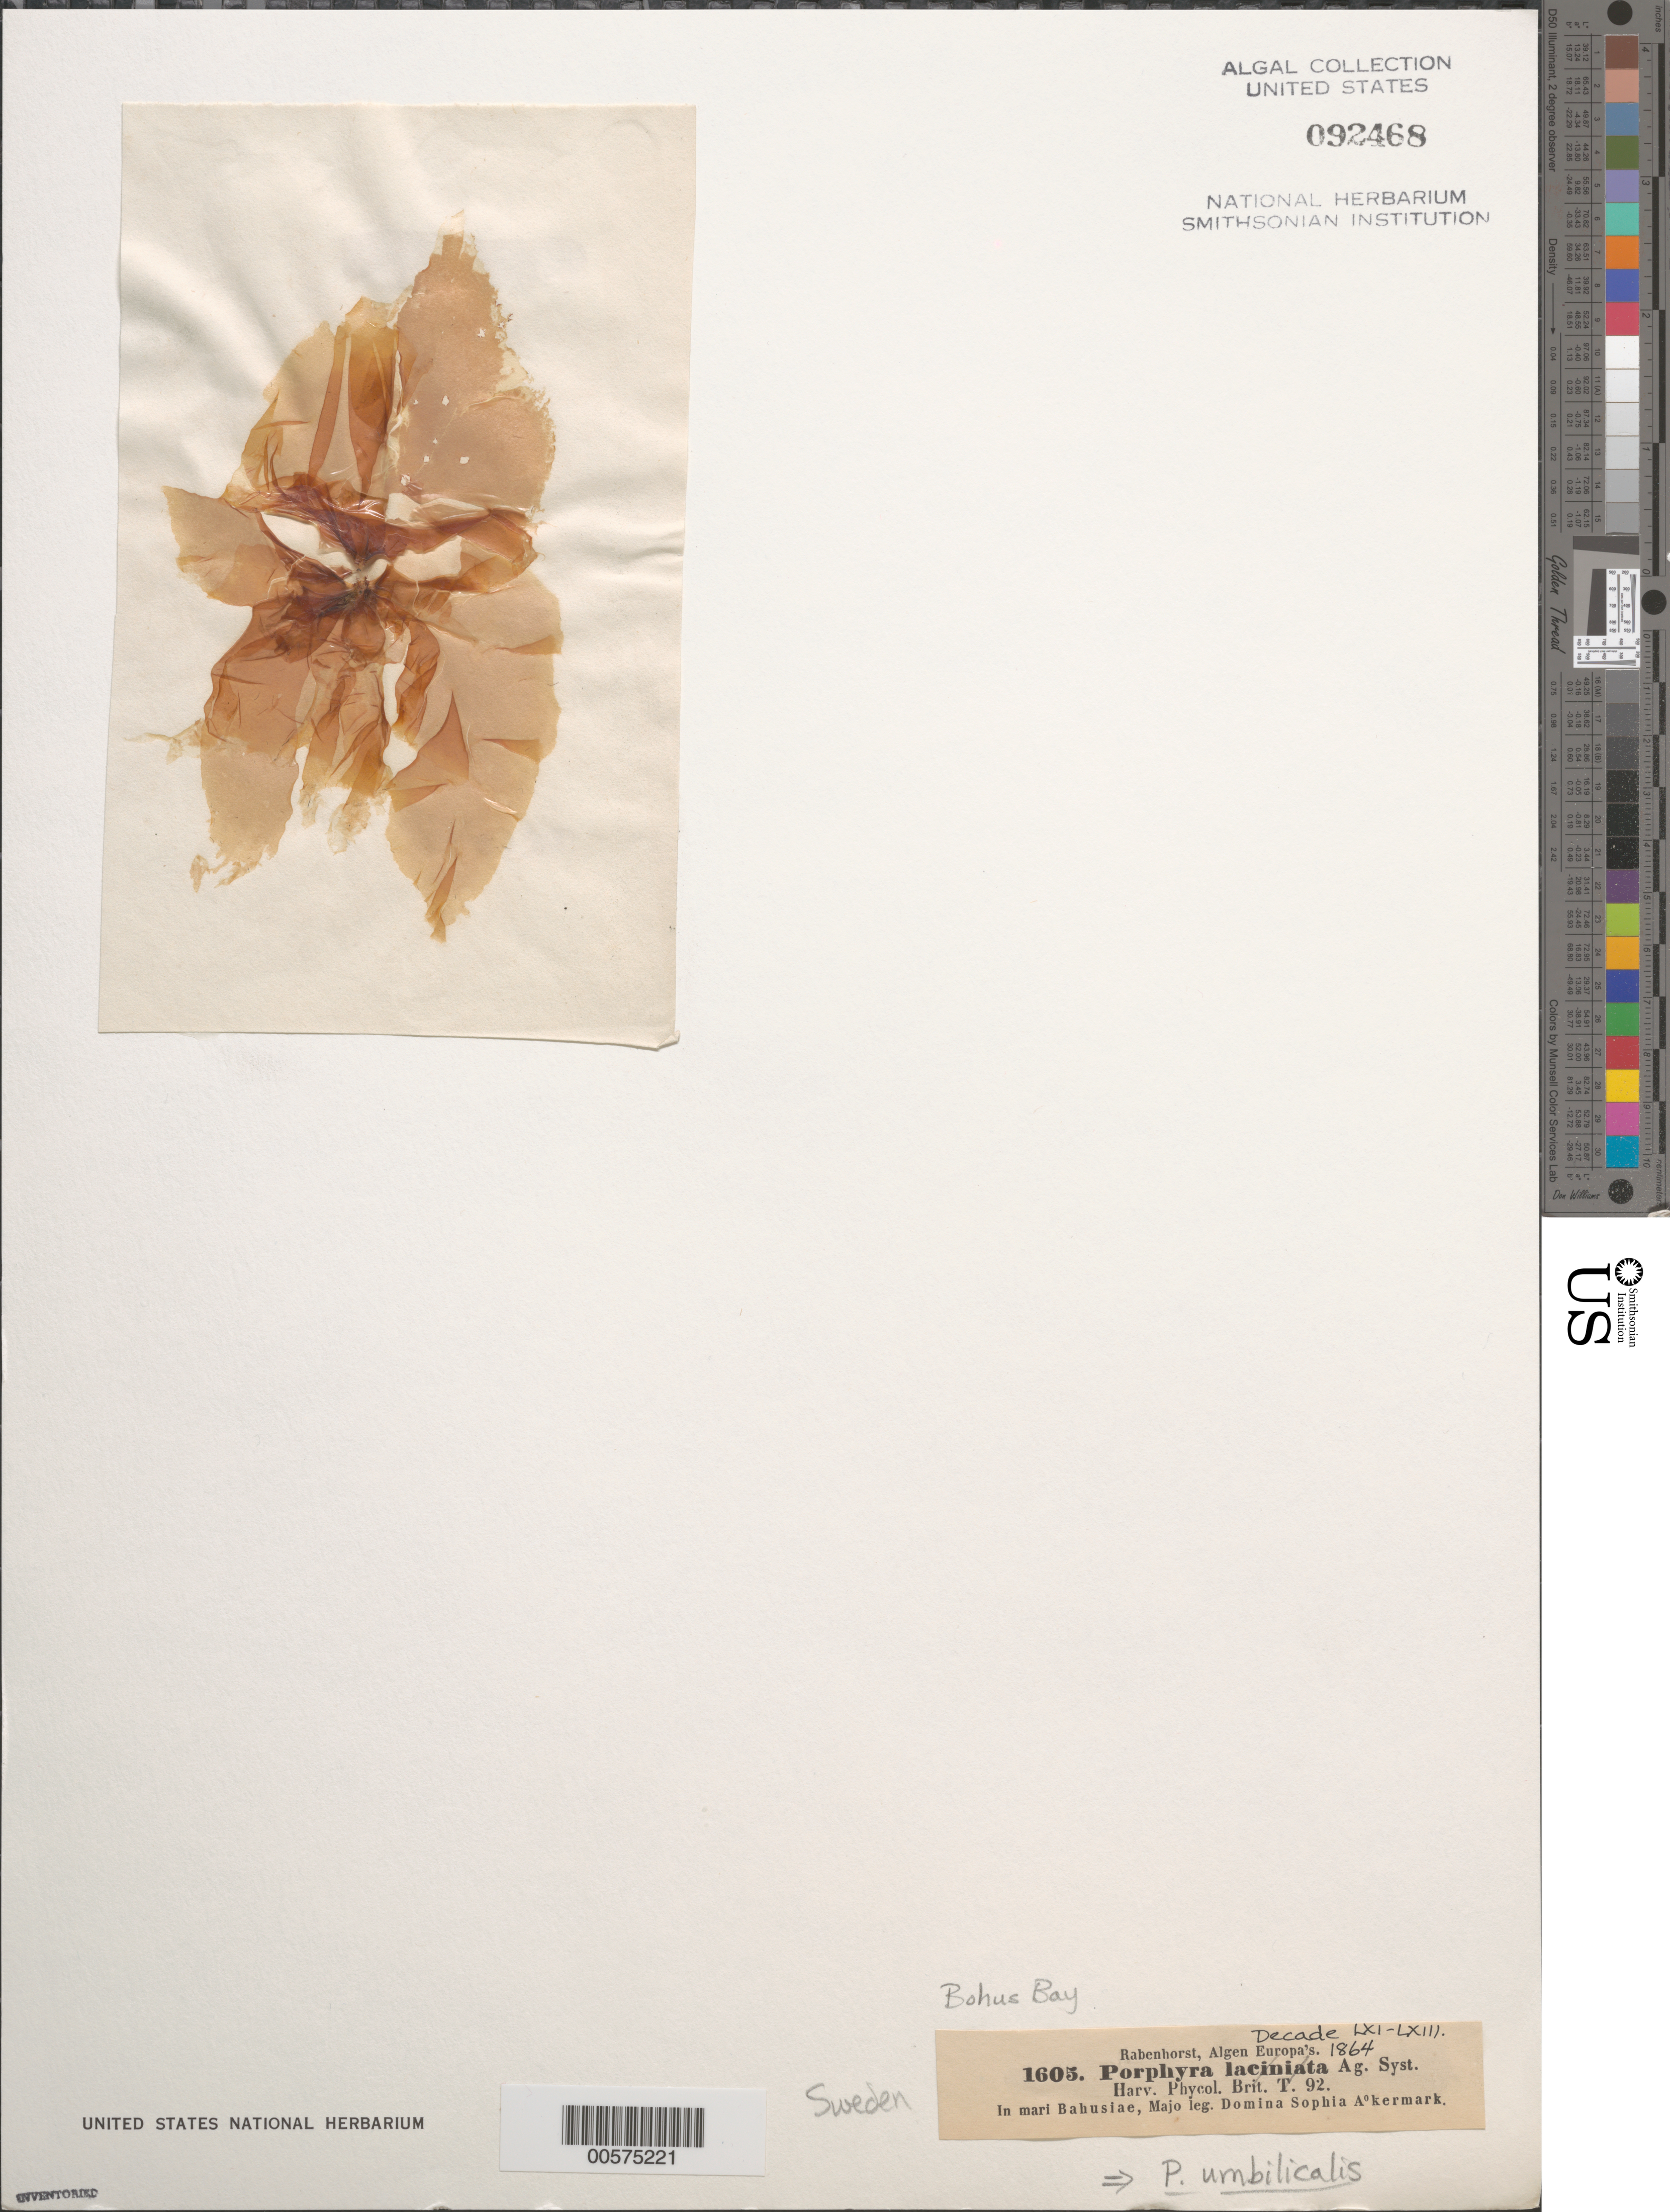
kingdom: Plantae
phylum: Rhodophyta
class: Bangiophyceae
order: Bangiales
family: Bangiaceae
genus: Porphyra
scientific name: Porphyra umbilicalis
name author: Kütz.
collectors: S. Akermark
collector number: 1605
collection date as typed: May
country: Sweden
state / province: Västra Götaland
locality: Bohus Bay (Mari Bahusiae)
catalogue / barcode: US 92468